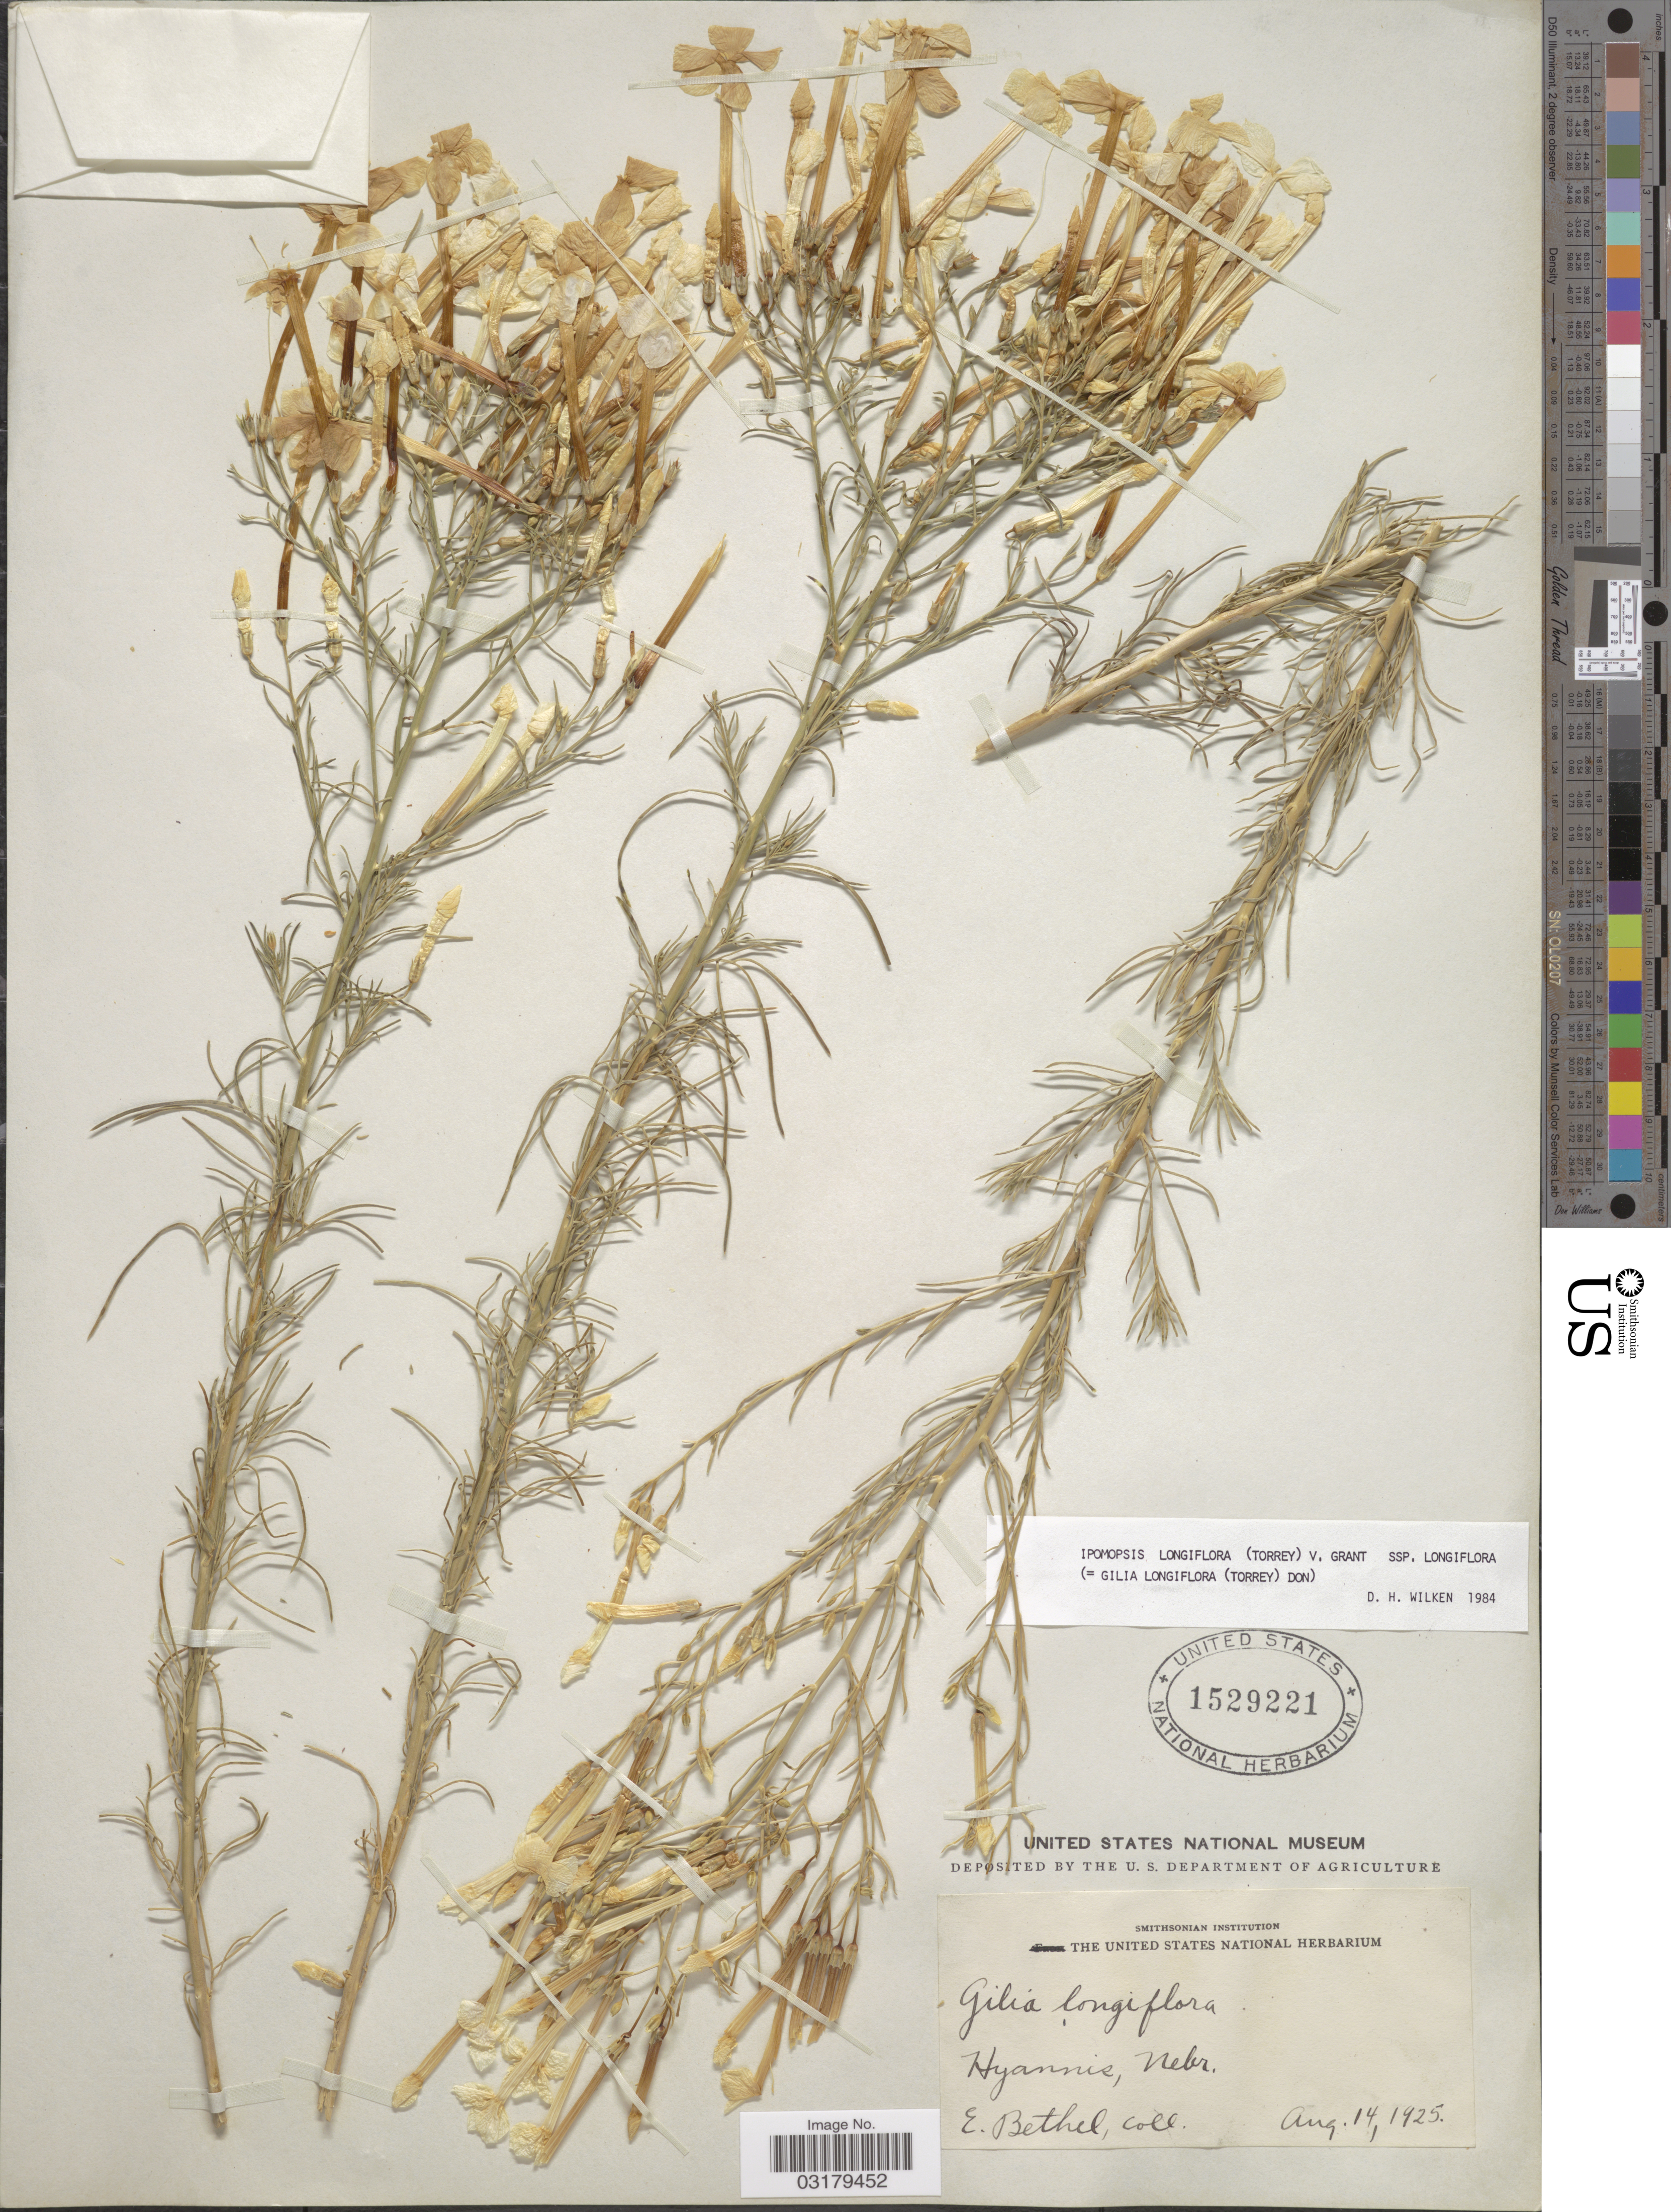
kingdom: Plantae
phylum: Tracheophyta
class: Magnoliopsida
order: Ericales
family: Polemoniaceae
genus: Ipomopsis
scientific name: Ipomopsis longiflora subsp. longiflora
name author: (Torr.) V.E. Grant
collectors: E. Bethel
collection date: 1925-08-14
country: United States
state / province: Nebraska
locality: Hyannis.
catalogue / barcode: US 1529221